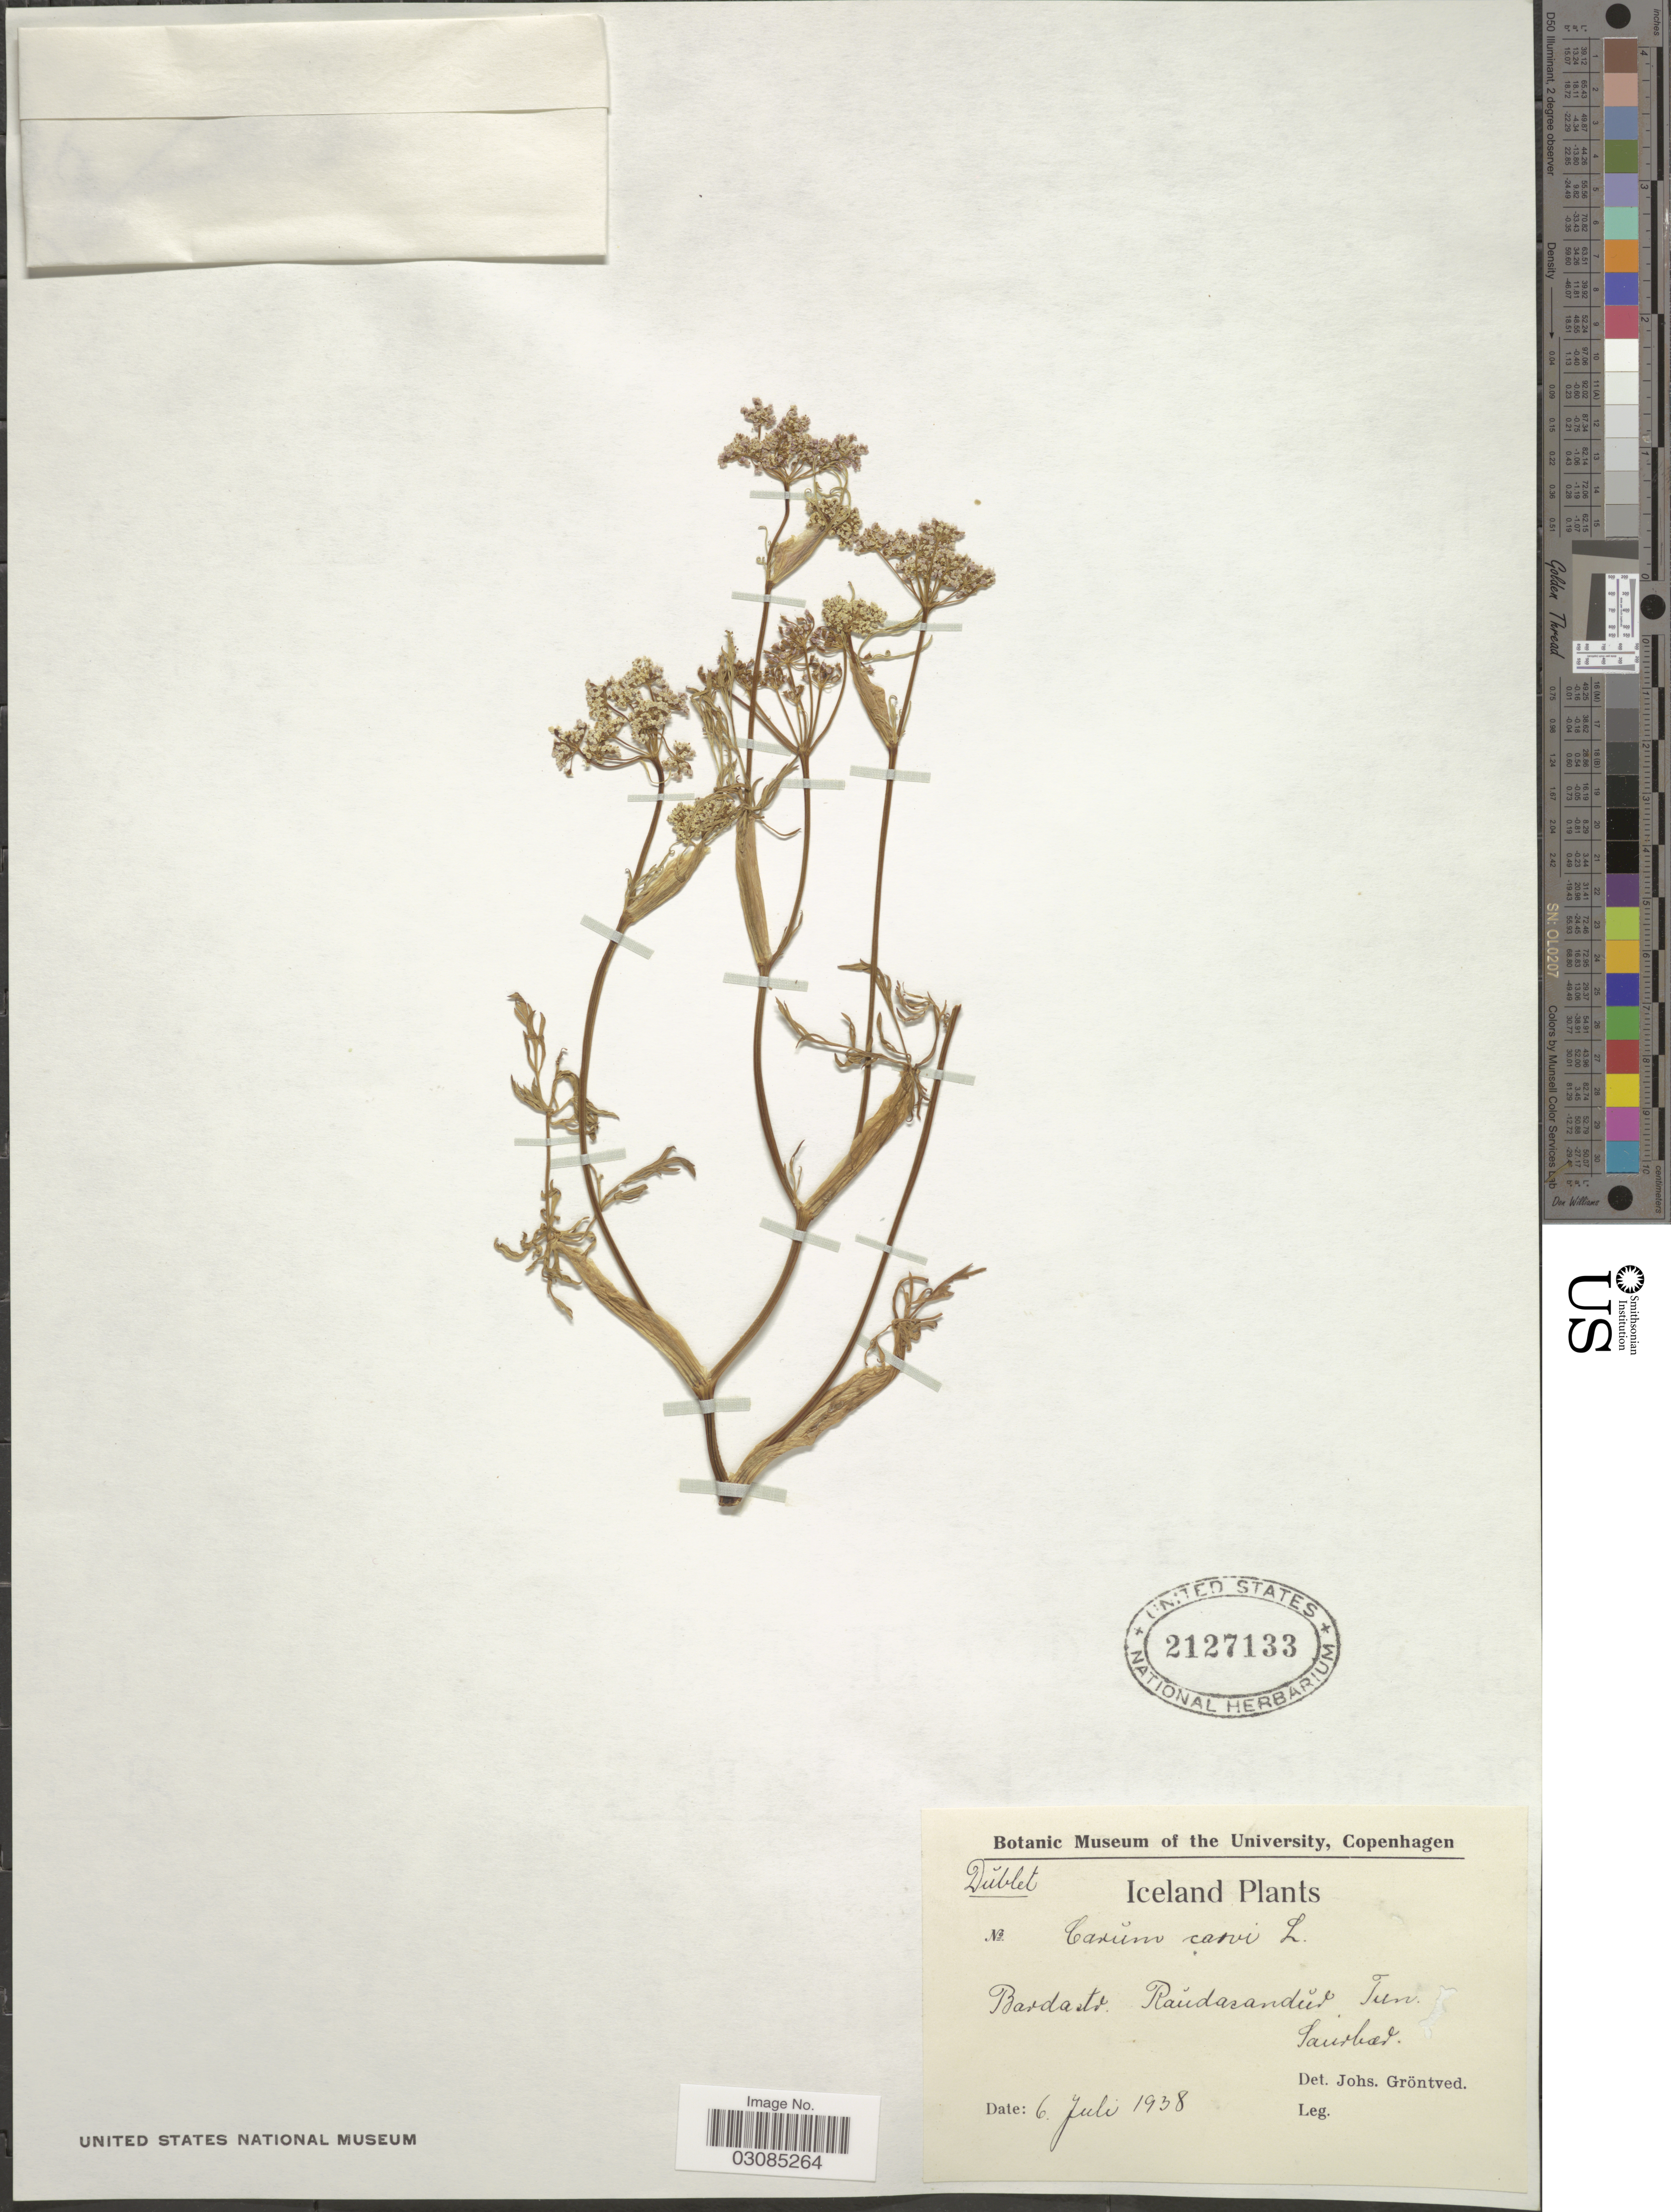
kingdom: Plantae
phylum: Tracheophyta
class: Magnoliopsida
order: Apiales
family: Apiaceae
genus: Carum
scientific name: Carum carvi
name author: L.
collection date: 1938-07-06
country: Iceland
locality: Bardastv. Raudacandud Tun. Saurbær.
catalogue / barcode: US 2127133